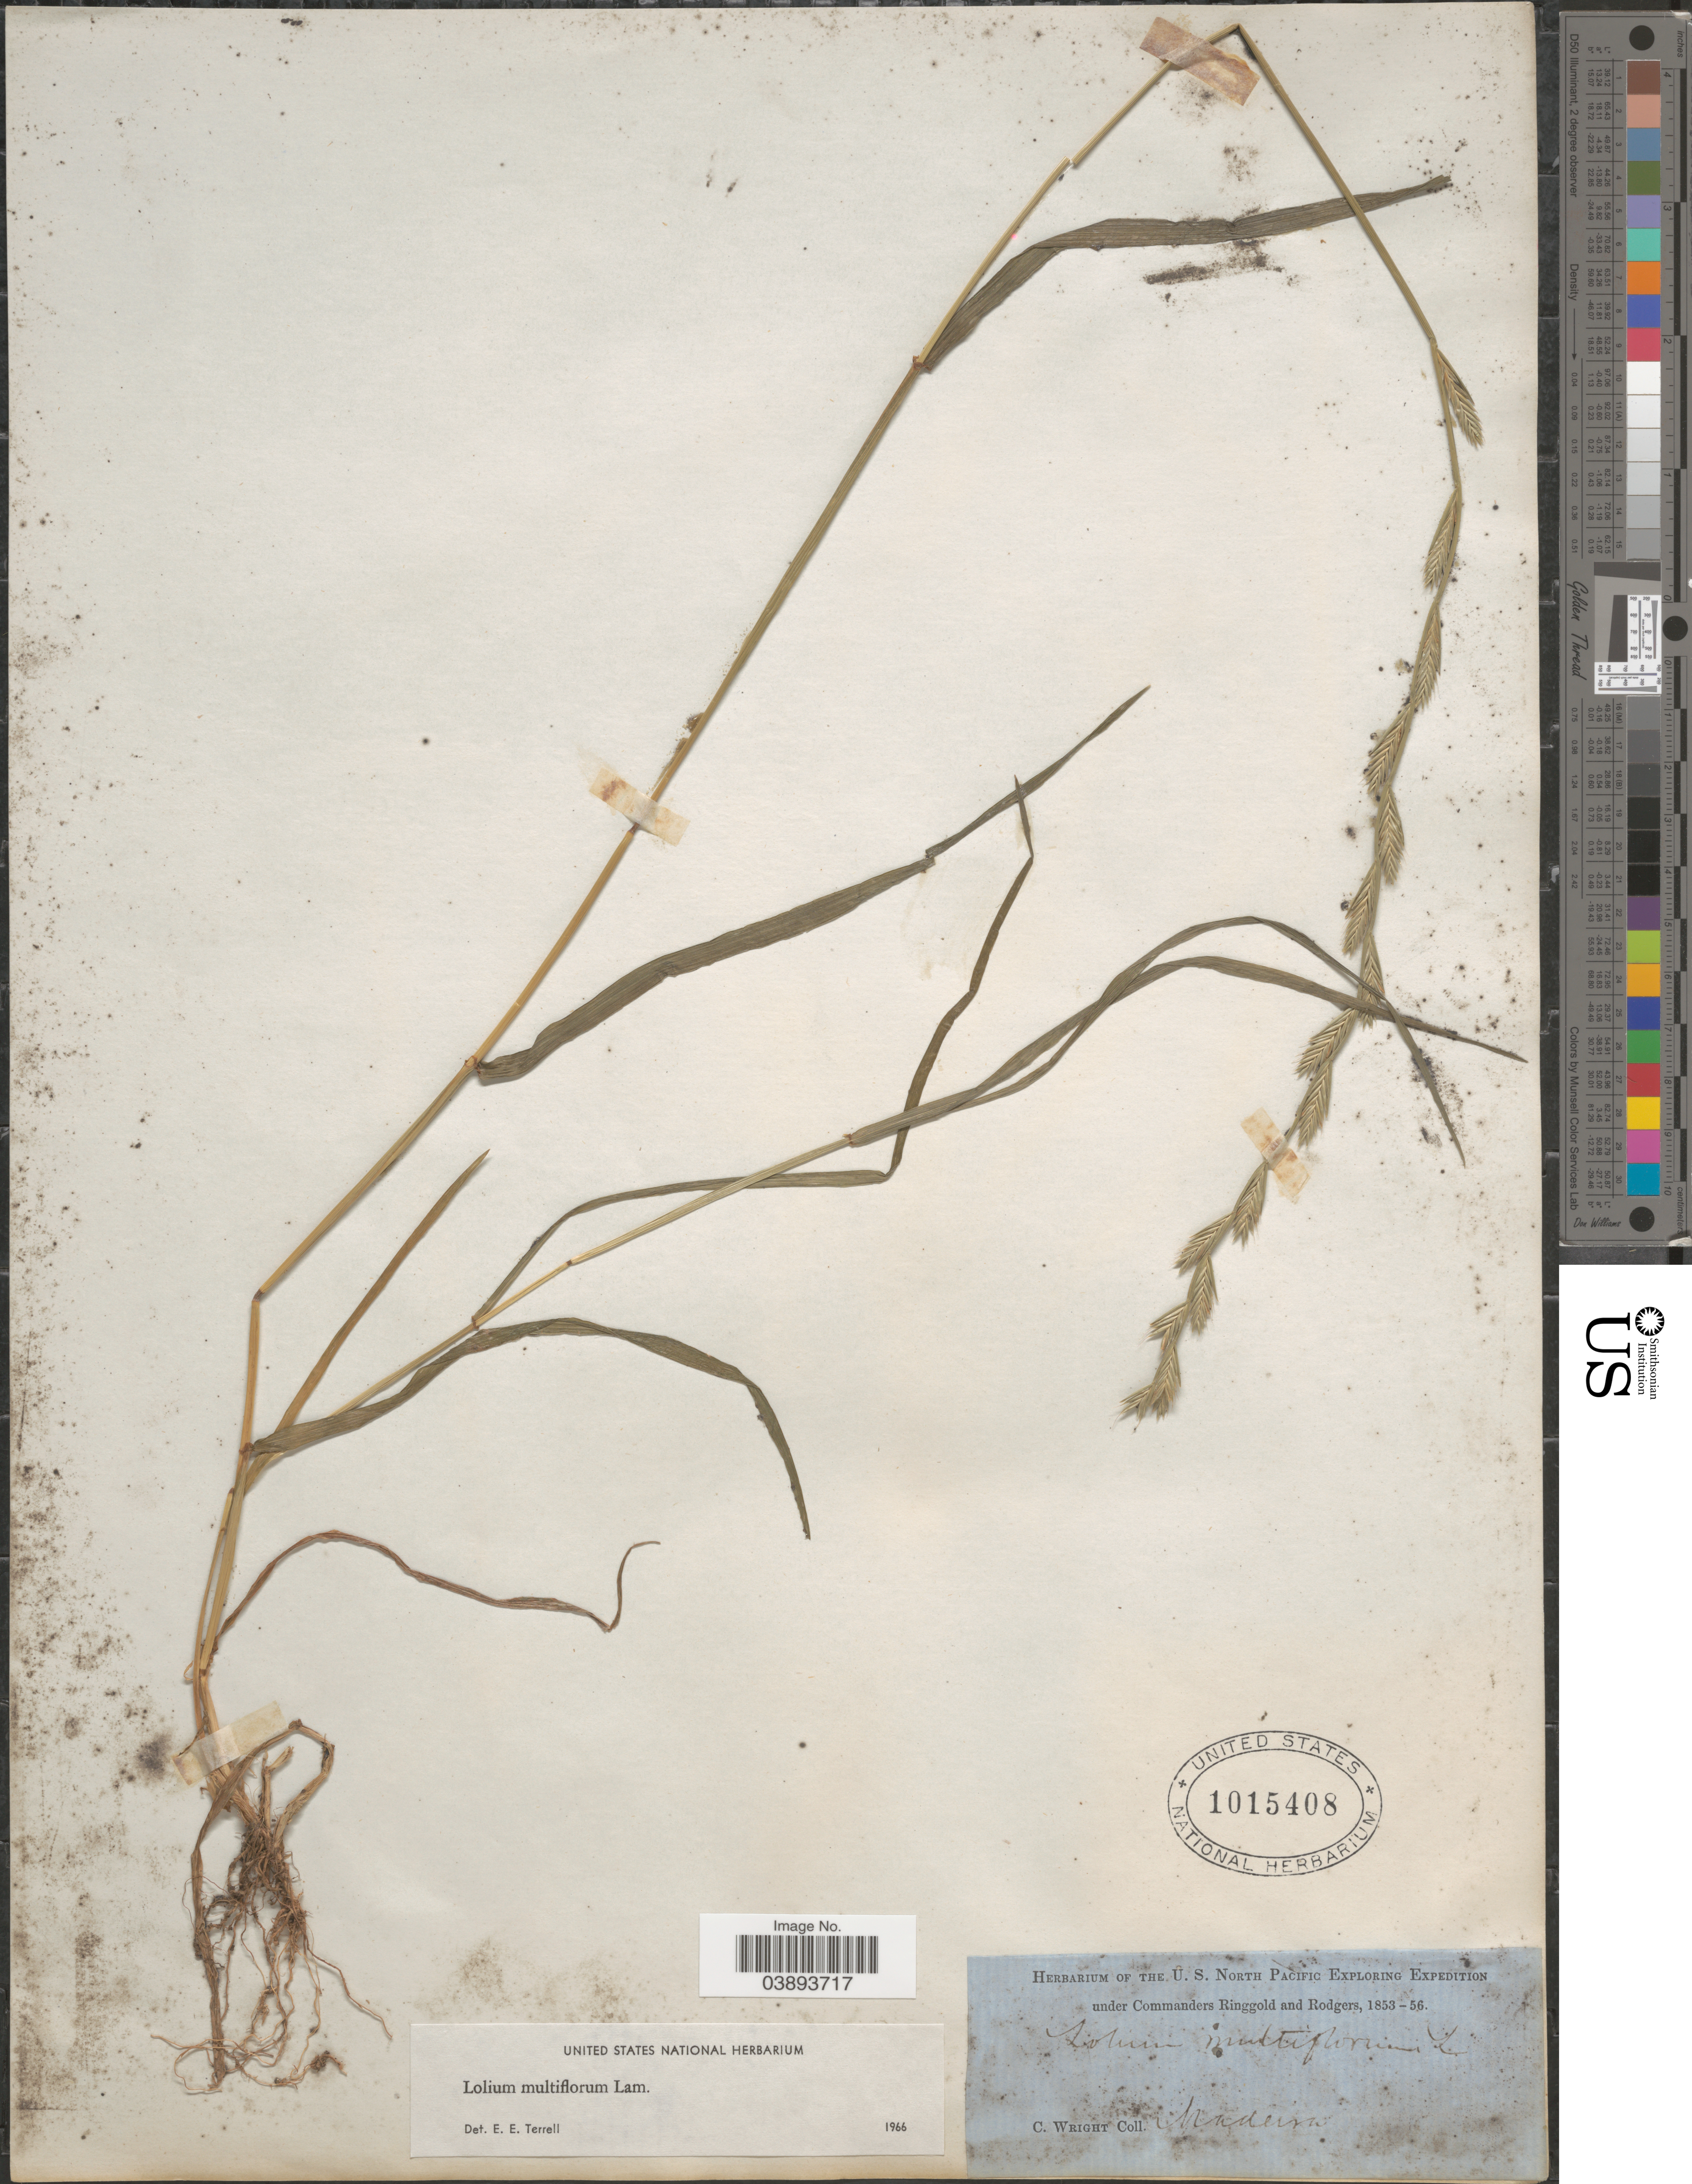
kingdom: Plantae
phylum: Tracheophyta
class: Liliopsida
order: Poales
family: Poaceae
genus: Lolium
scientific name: Lolium multiflorum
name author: Lam.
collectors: C. Wright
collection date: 1853/1856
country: Portugal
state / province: Madeira (Aut. Reg.)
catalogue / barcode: US 1015408